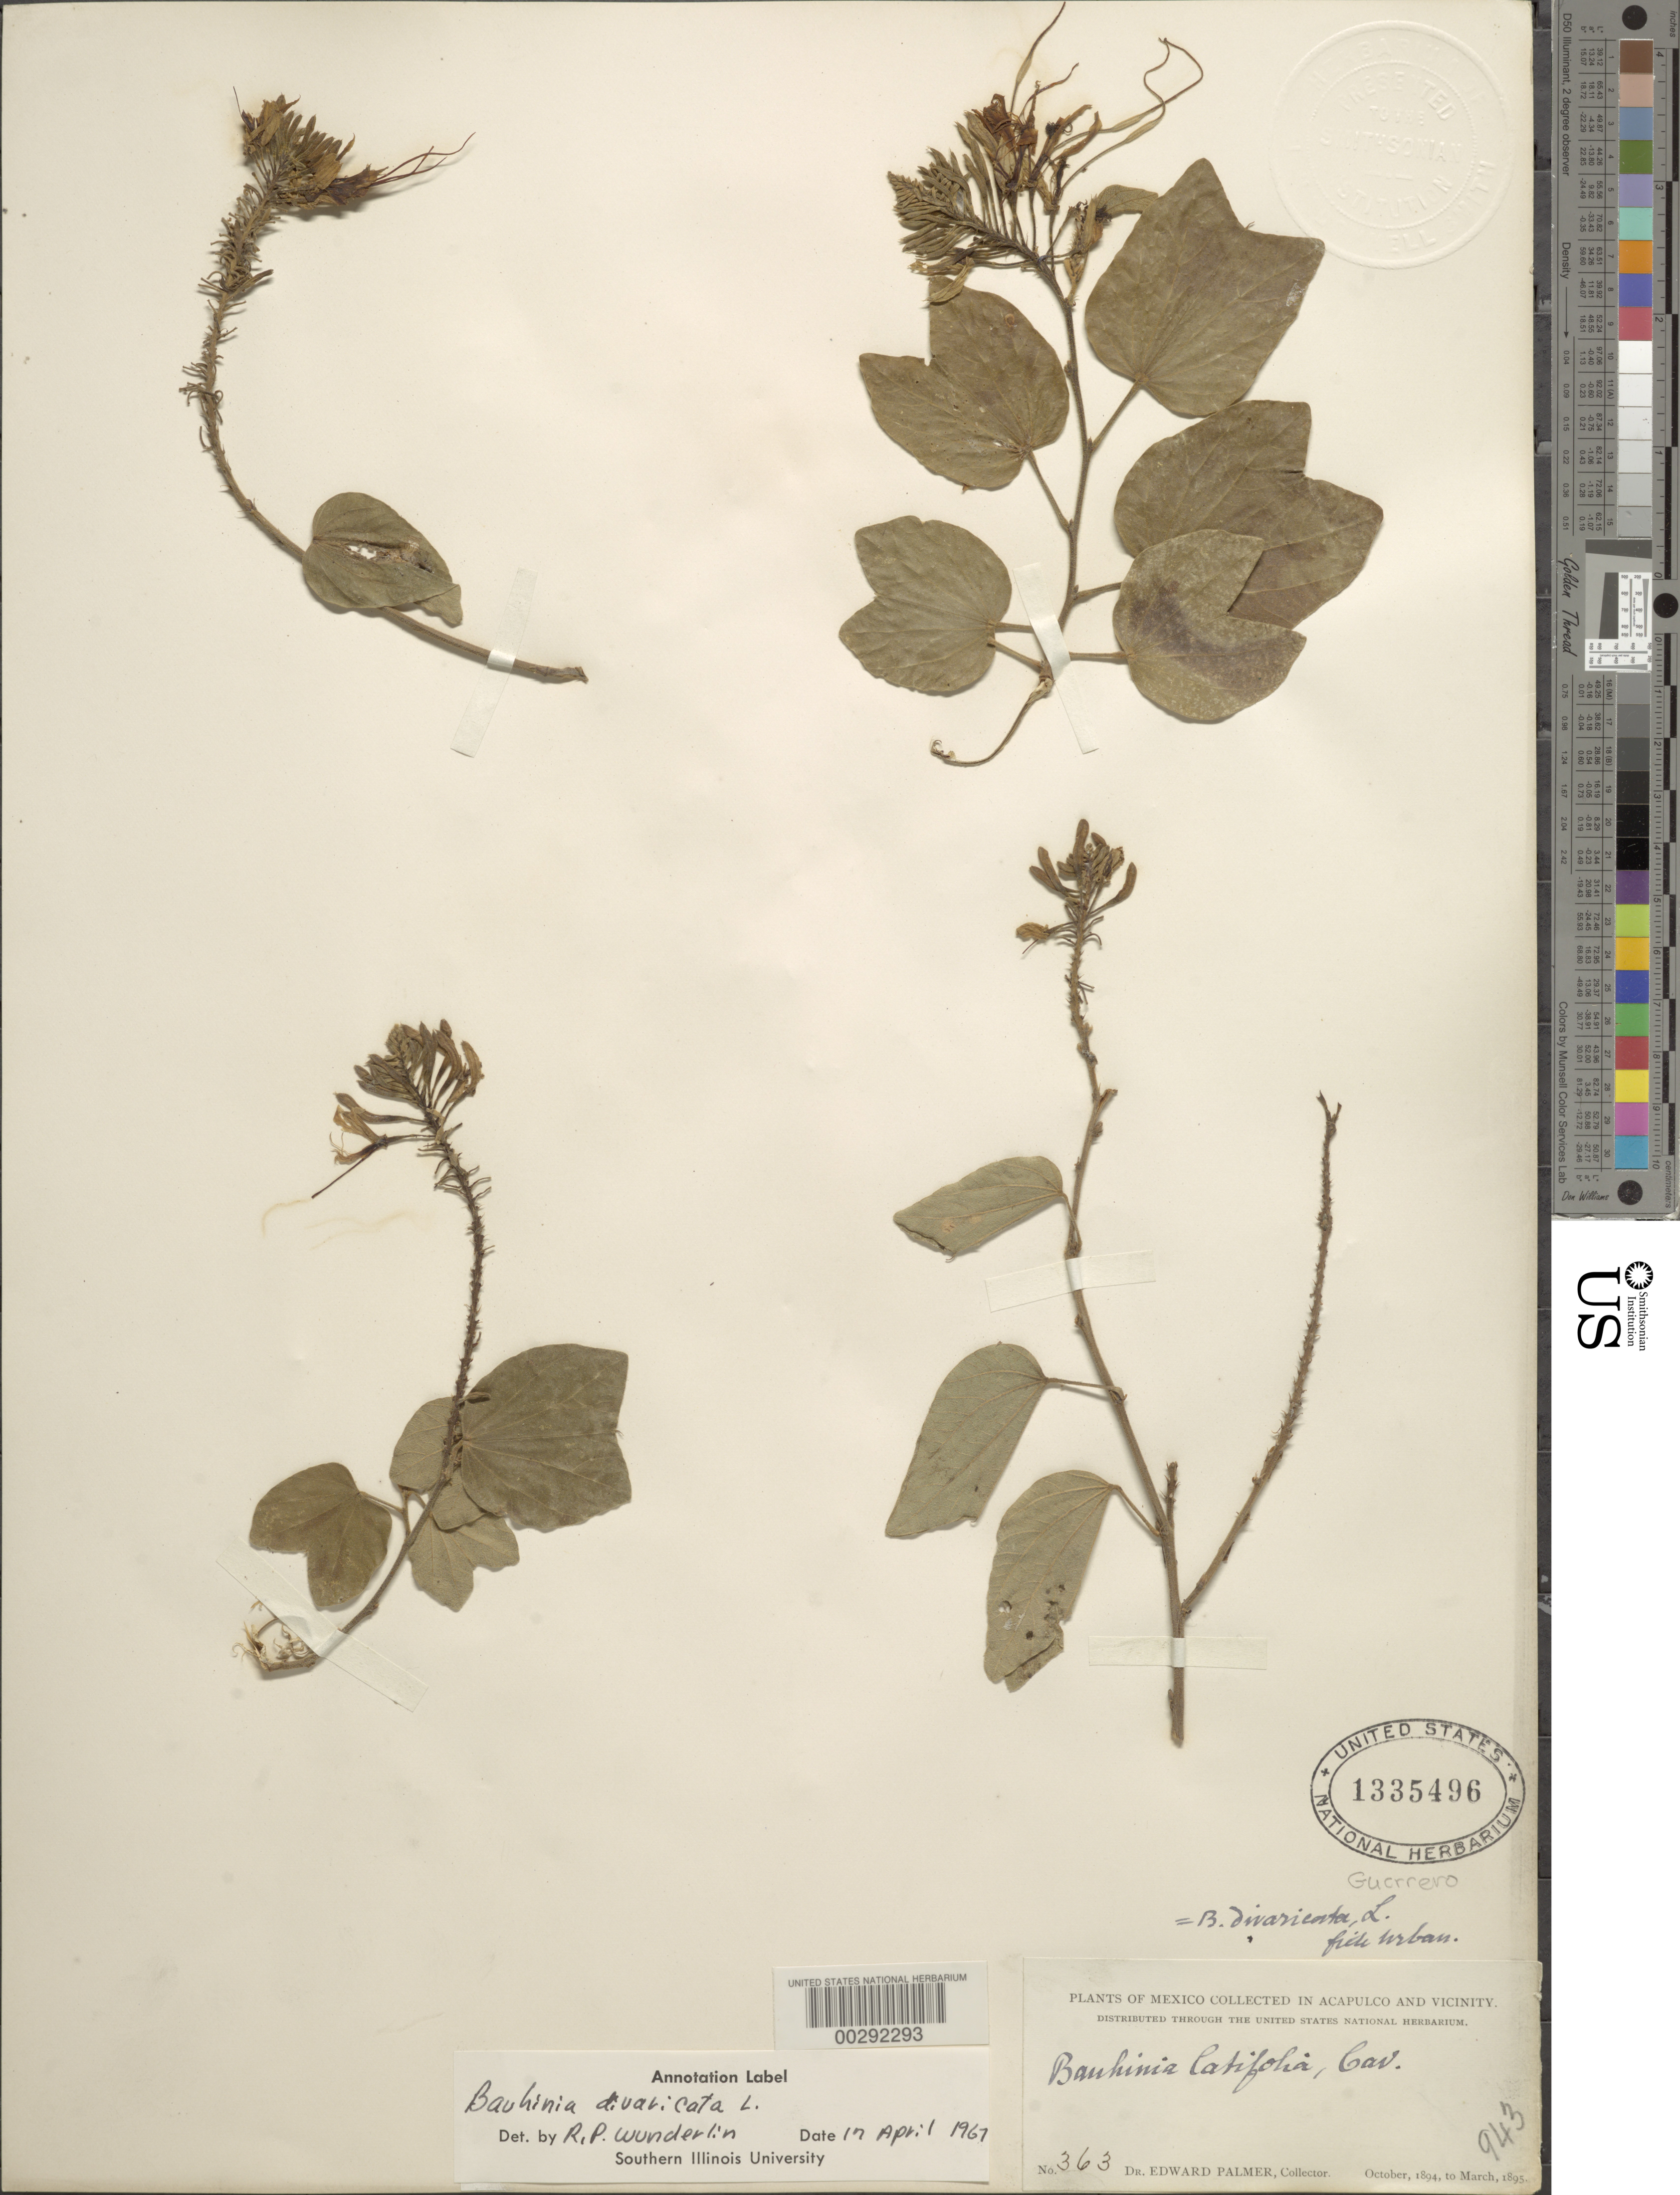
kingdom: Plantae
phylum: Tracheophyta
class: Magnoliopsida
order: Fabales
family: Fabaceae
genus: Bauhinia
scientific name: Bauhinia divaricata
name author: L.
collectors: E. Palmer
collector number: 363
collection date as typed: Oct 1894 to -- Mar 1895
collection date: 1894-10/1895-03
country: Mexico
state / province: Guerrero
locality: Acapulco and vicinity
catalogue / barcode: US 1335496